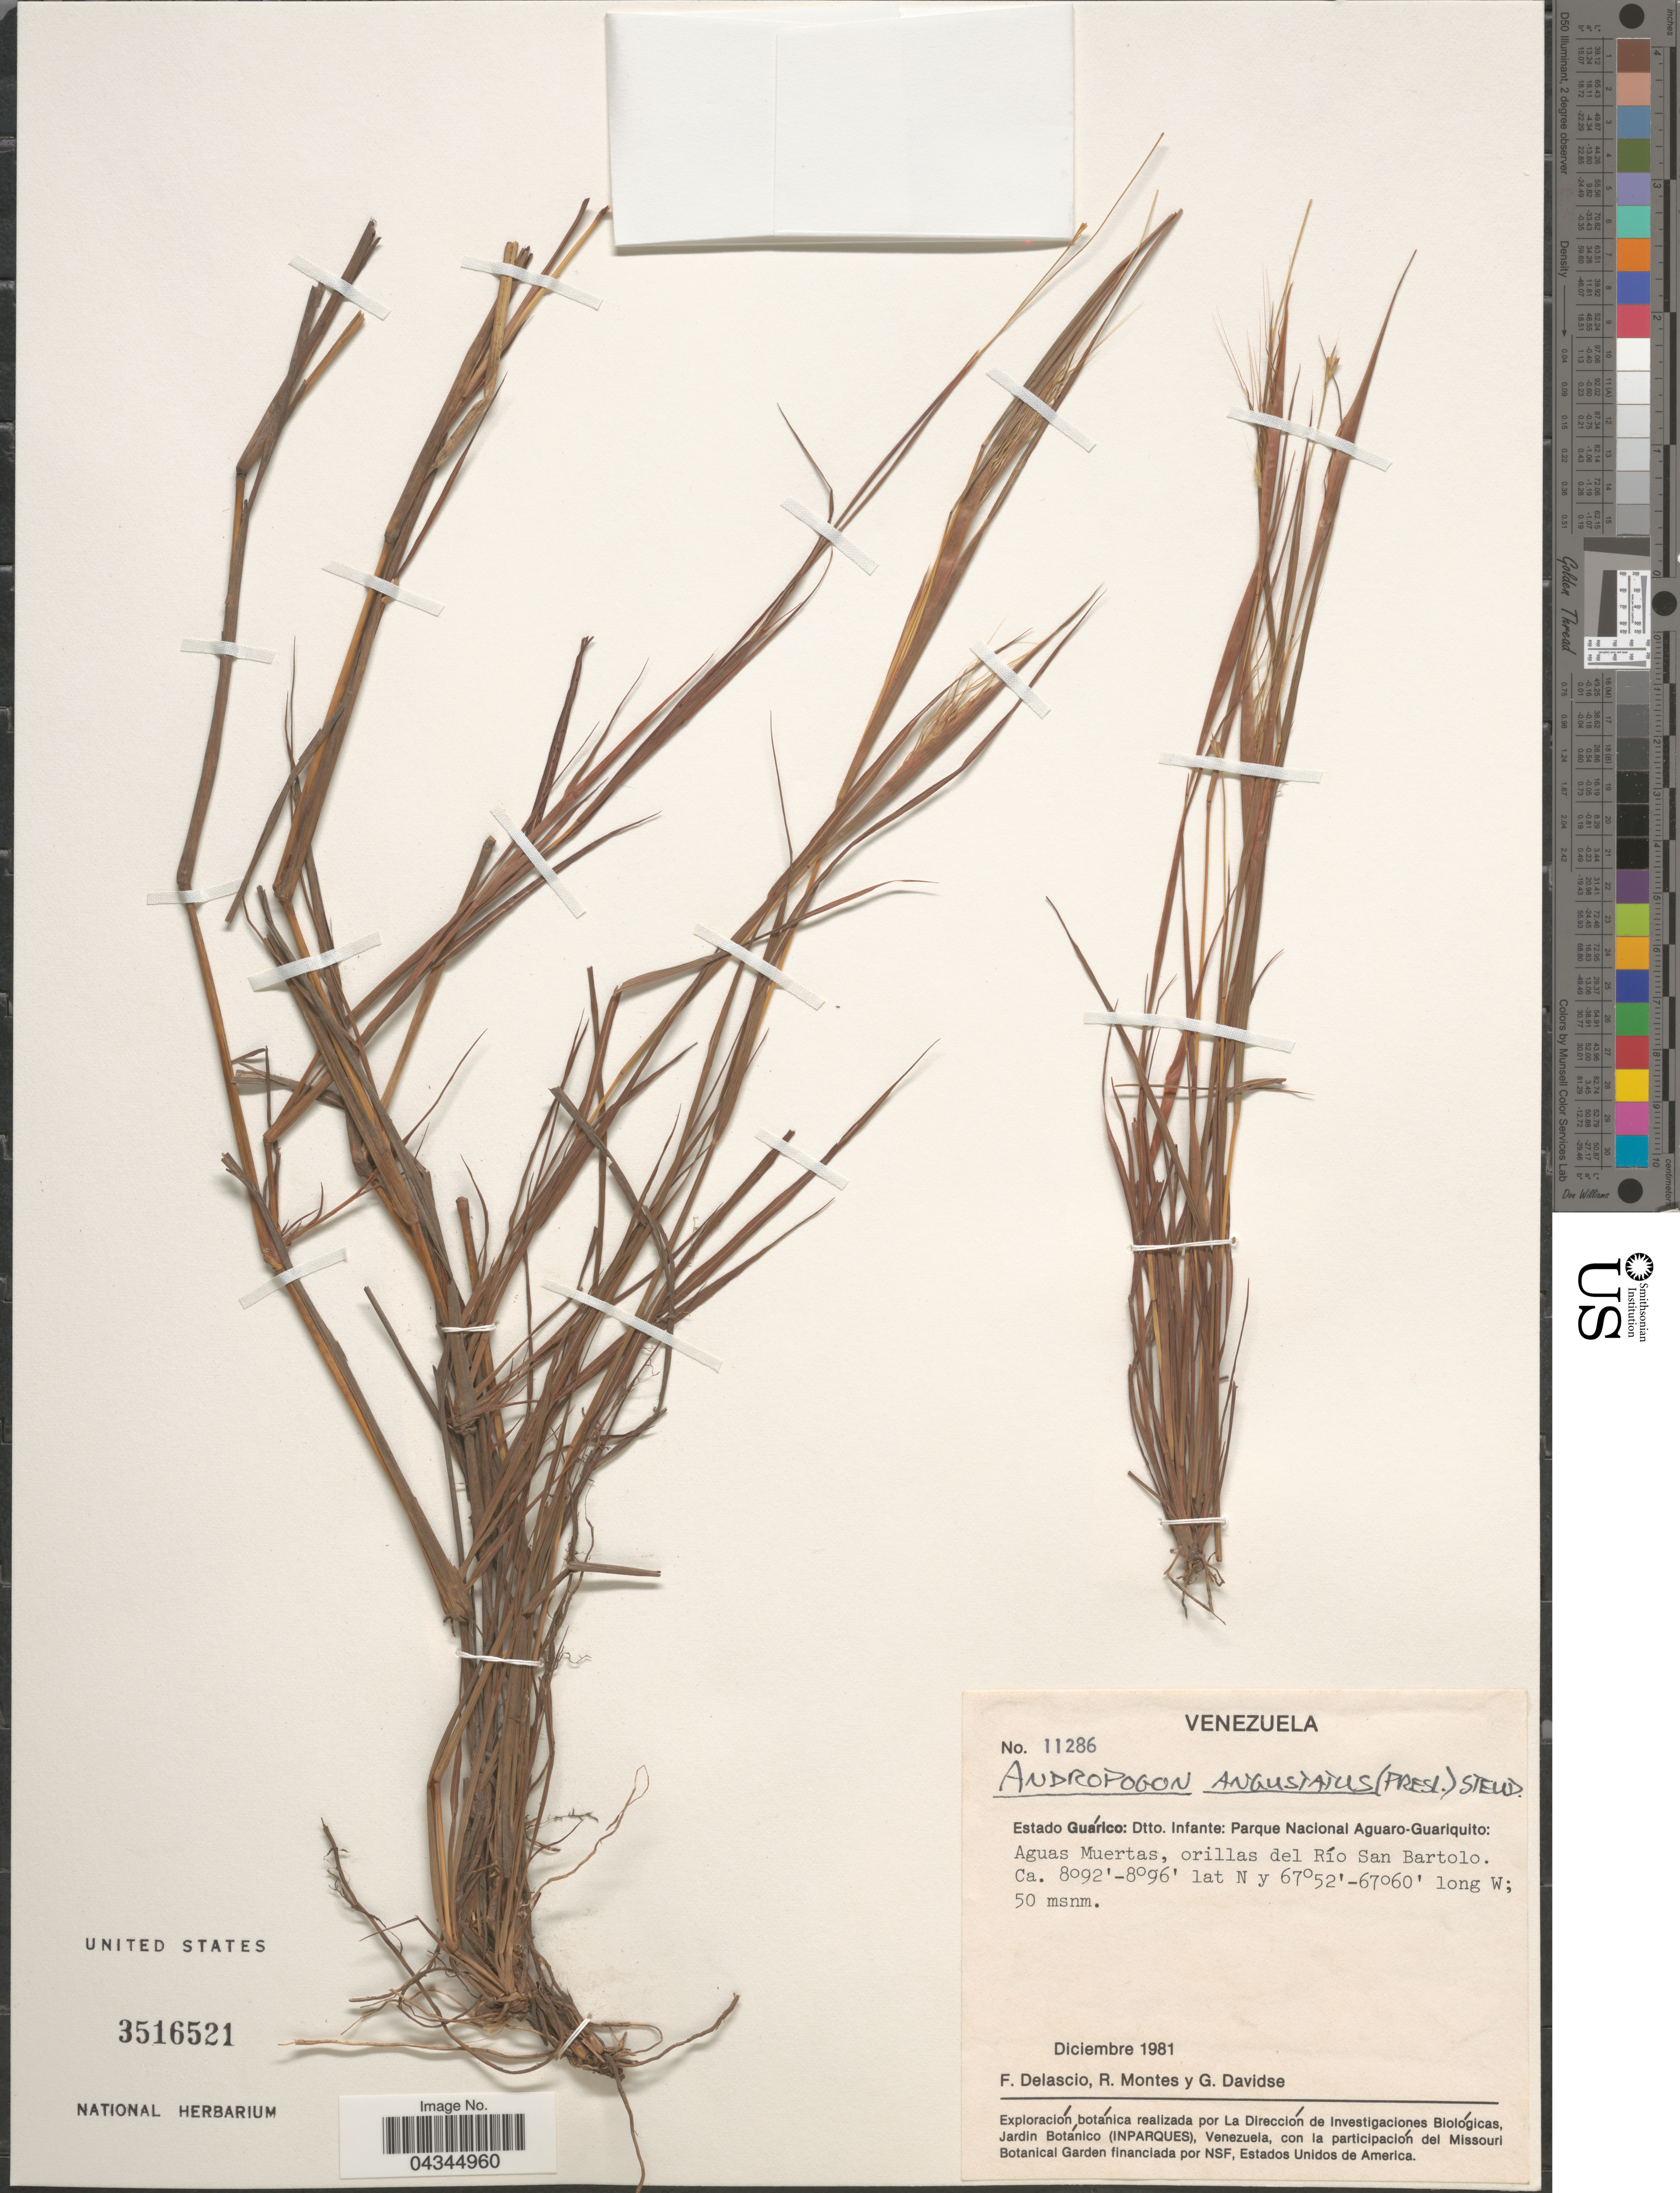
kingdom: Plantae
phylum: Tracheophyta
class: Liliopsida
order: Poales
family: Poaceae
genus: Andropogon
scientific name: Andropogon angustatus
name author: (J. Presl) Steud.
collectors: F. Delascio C., R. Montes & G. Davidse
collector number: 11286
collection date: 1981-12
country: Venezuela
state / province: Guarico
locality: Dtto. Infante: Parque Nacional Aguaro-Guariquito: Aguas Muertas, orillas del Río San Bartolo. Exploración botánica realizada por La Dirección de Investigaciones Biológicas.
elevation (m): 50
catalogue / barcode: US 3516521